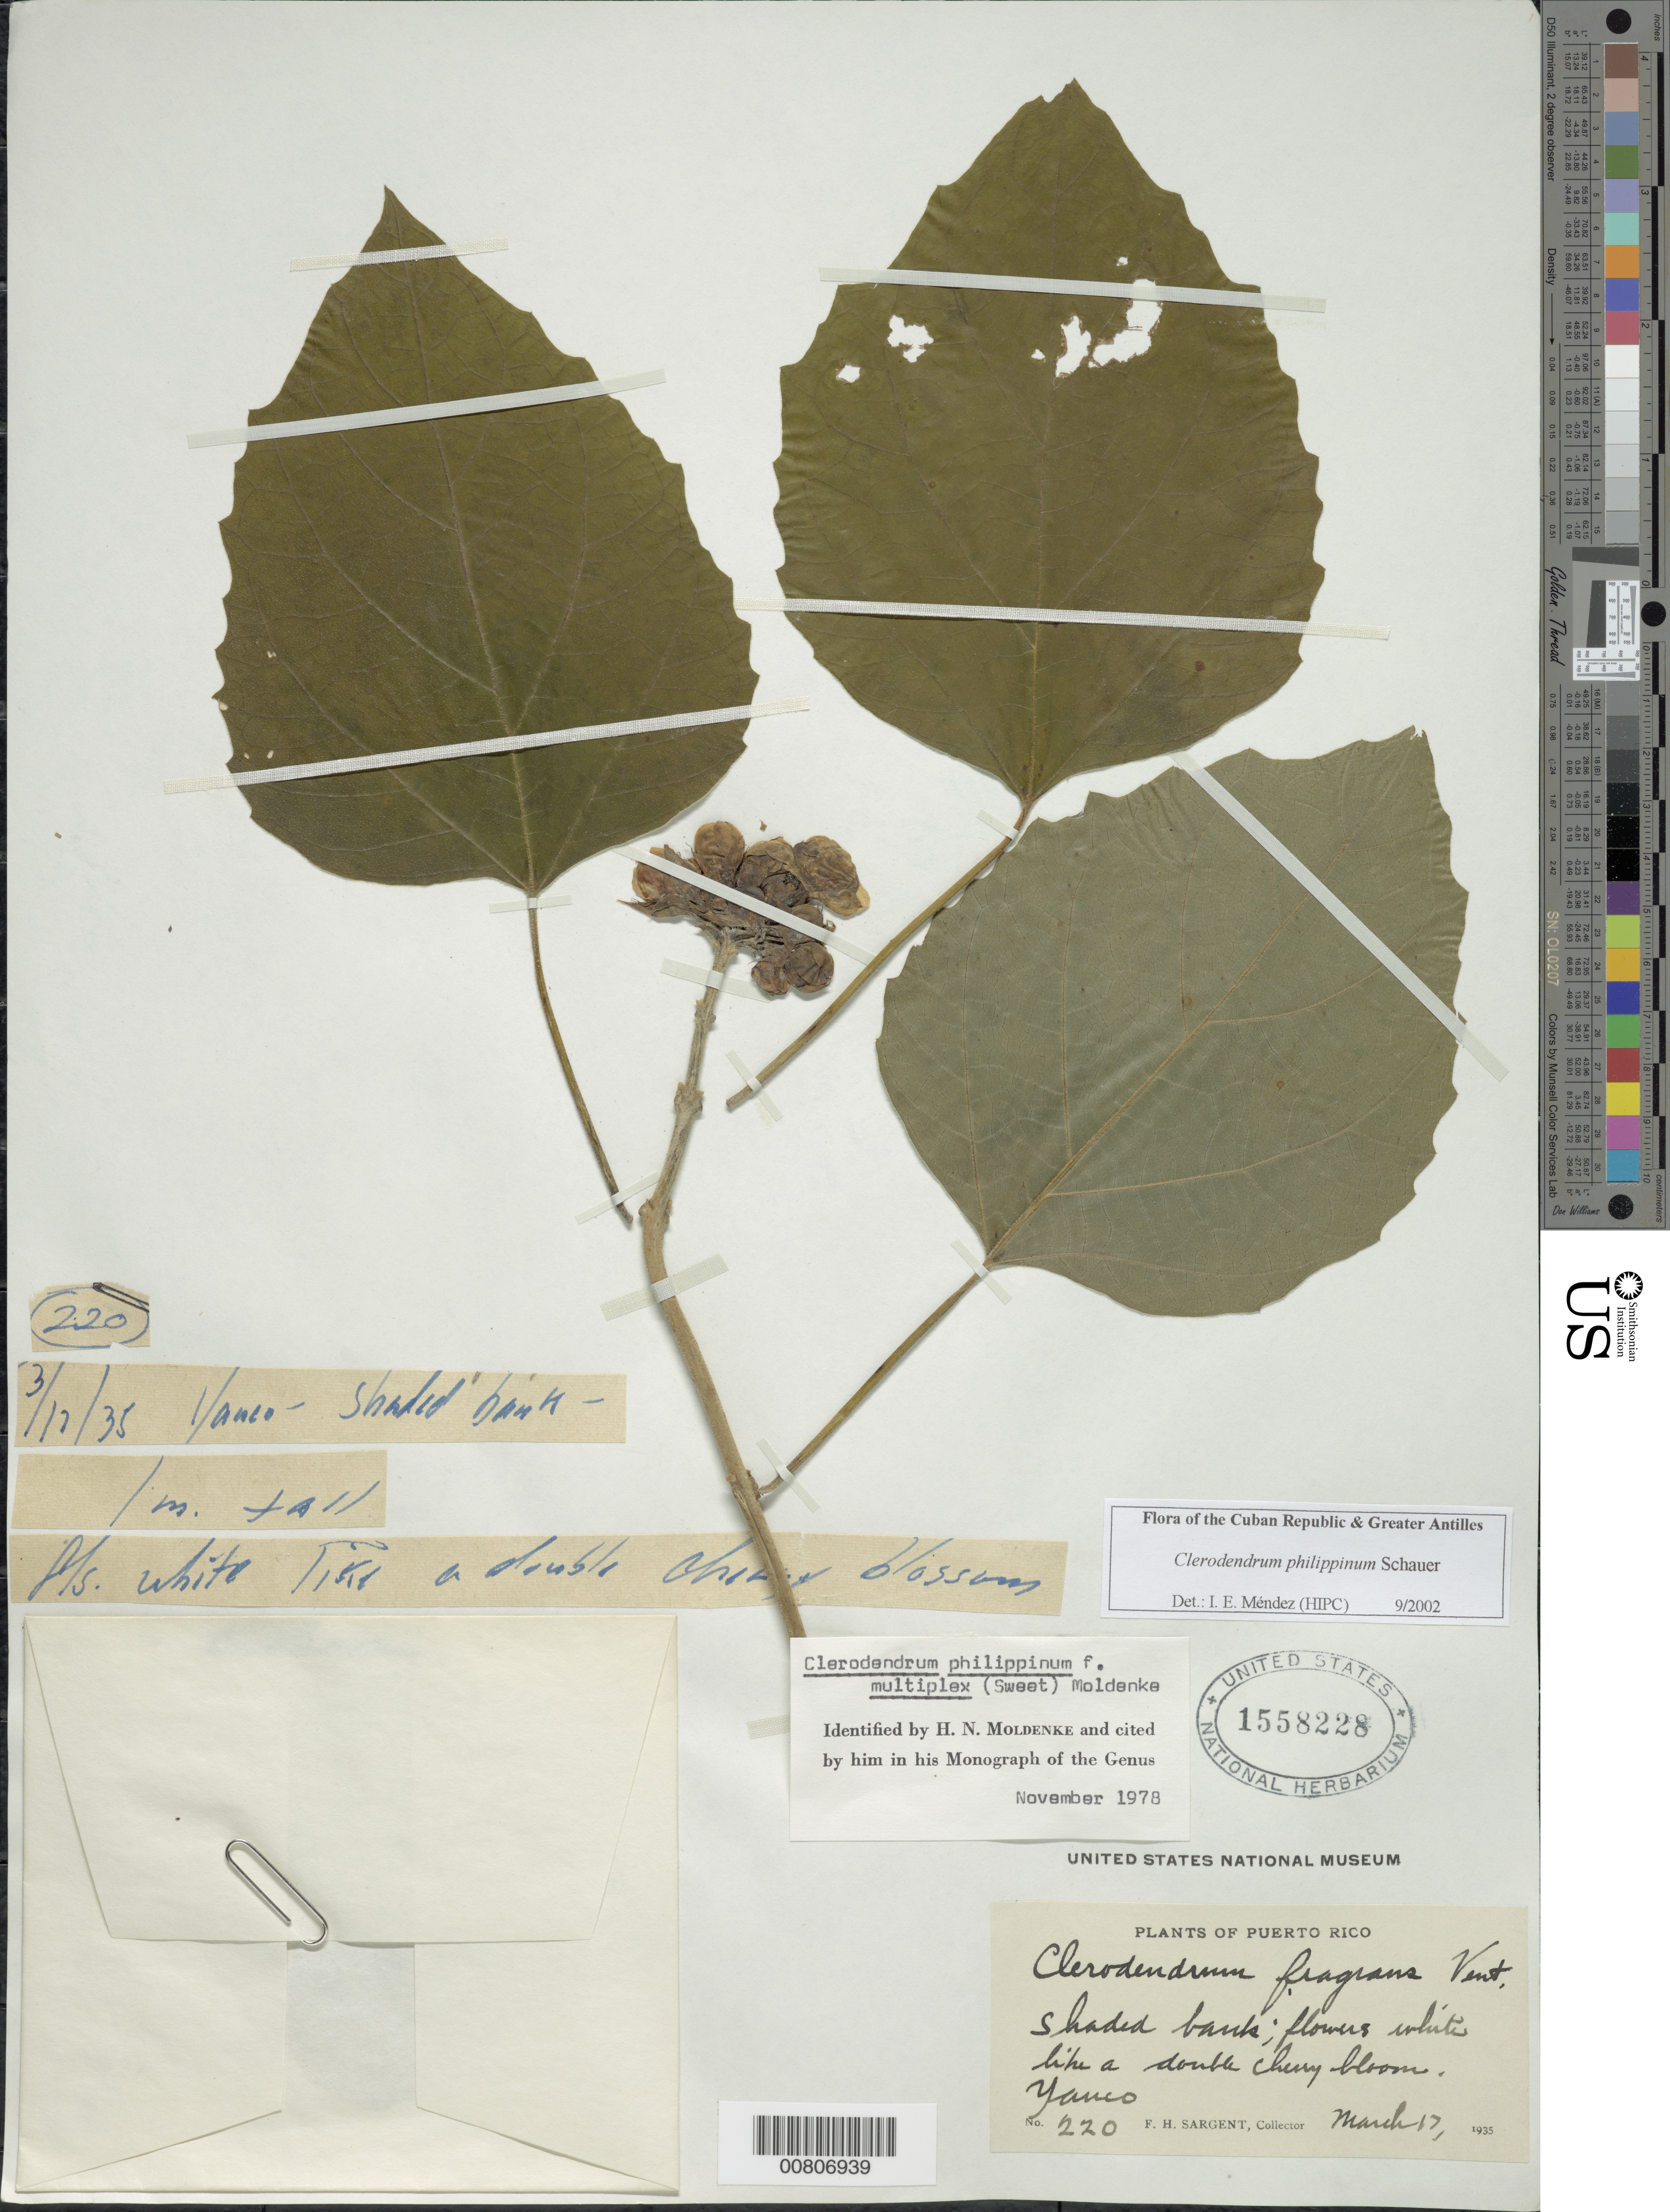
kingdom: Plantae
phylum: Tracheophyta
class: Magnoliopsida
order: Lamiales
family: Lamiaceae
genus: Clerodendrum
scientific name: Clerodendrum chinense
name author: (Osbeck) Mabb.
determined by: Méndez, Isidro E., (HIPC)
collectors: F. H. Sargent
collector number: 220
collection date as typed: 17 Mar 1935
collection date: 1935-03-17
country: Puerto Rico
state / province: Yauco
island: Puerto Rico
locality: Yauco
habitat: Shaded bank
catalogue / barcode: US 1558228